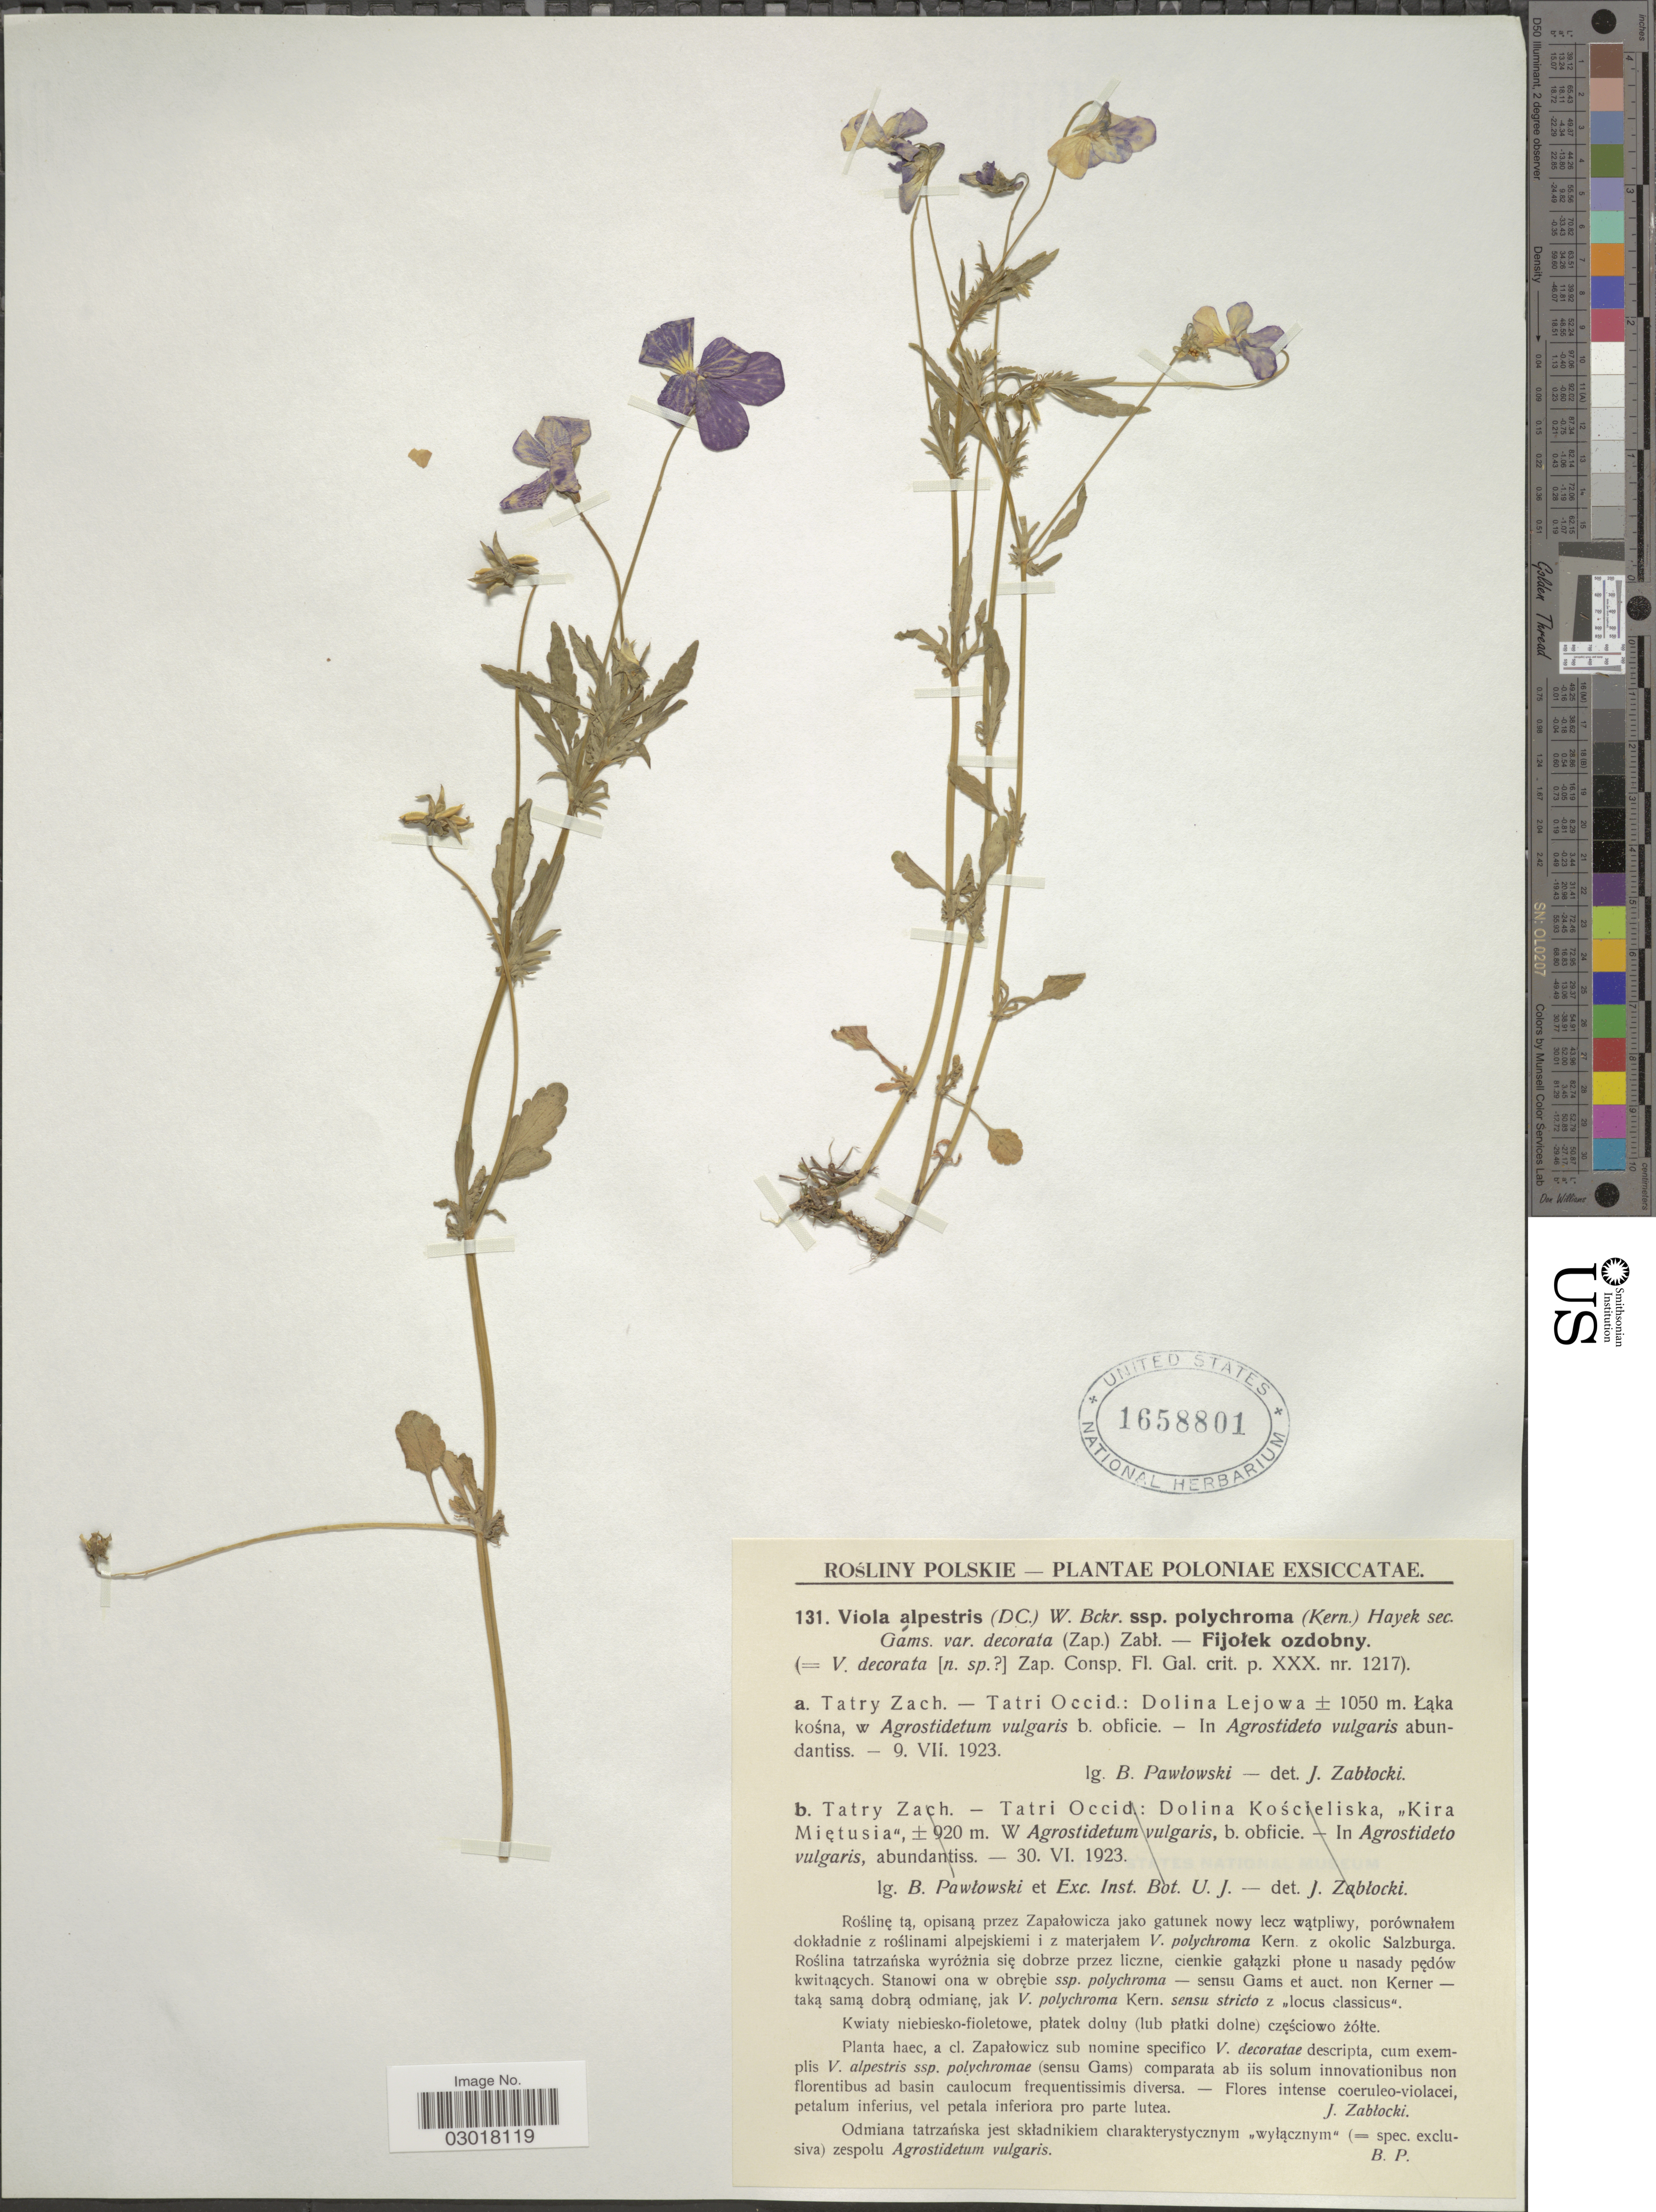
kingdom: Plantae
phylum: Tracheophyta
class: Magnoliopsida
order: Malpighiales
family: Violaceae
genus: Viola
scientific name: Viola alpestris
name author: Jord.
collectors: B. Pawlowski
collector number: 131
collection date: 1923-07-09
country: Poland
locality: Poloniae. Tatry Zach. - Tatri Occid.: Dolina Lejowa.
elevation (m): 1050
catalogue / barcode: US 1658801